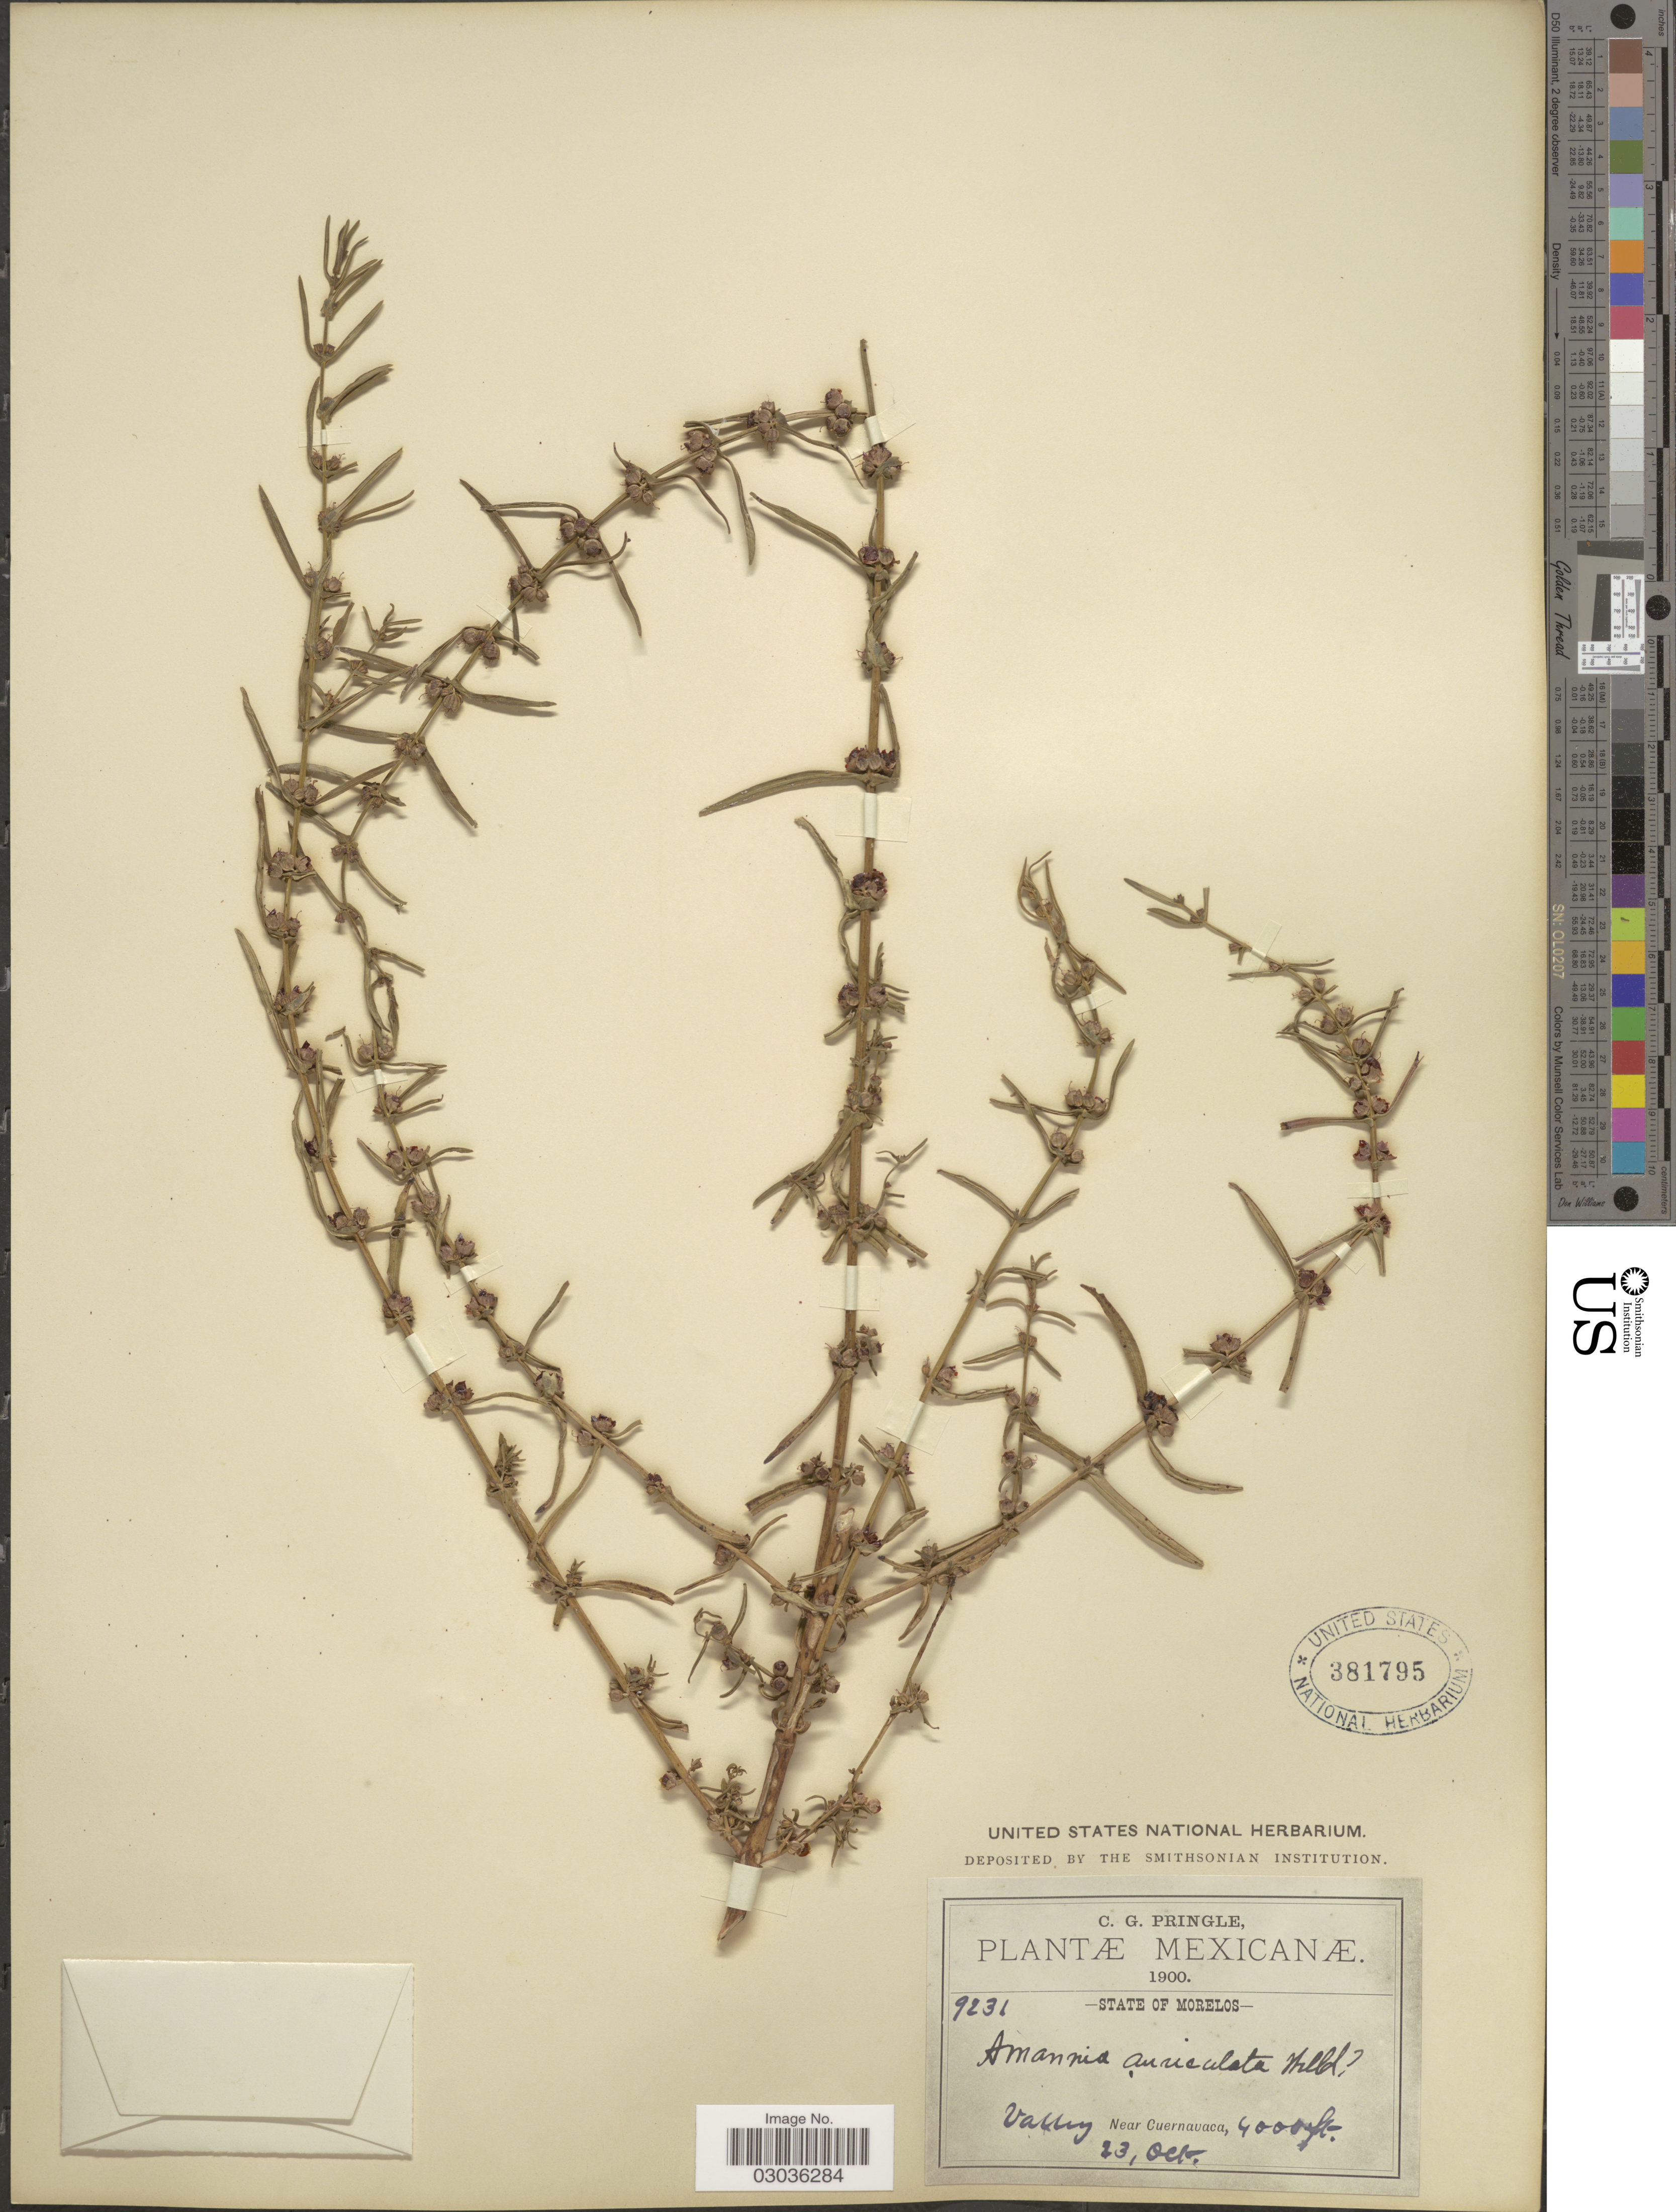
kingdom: Plantae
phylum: Tracheophyta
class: Magnoliopsida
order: Myrtales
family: Lythraceae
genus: Ammannia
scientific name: Ammannia coccinea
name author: Rottb.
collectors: C. G. Pringle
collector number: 9231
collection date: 1900-10-23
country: Mexico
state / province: Morelos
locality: Valley near Cuernavaca.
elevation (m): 1219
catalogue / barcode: US 381795